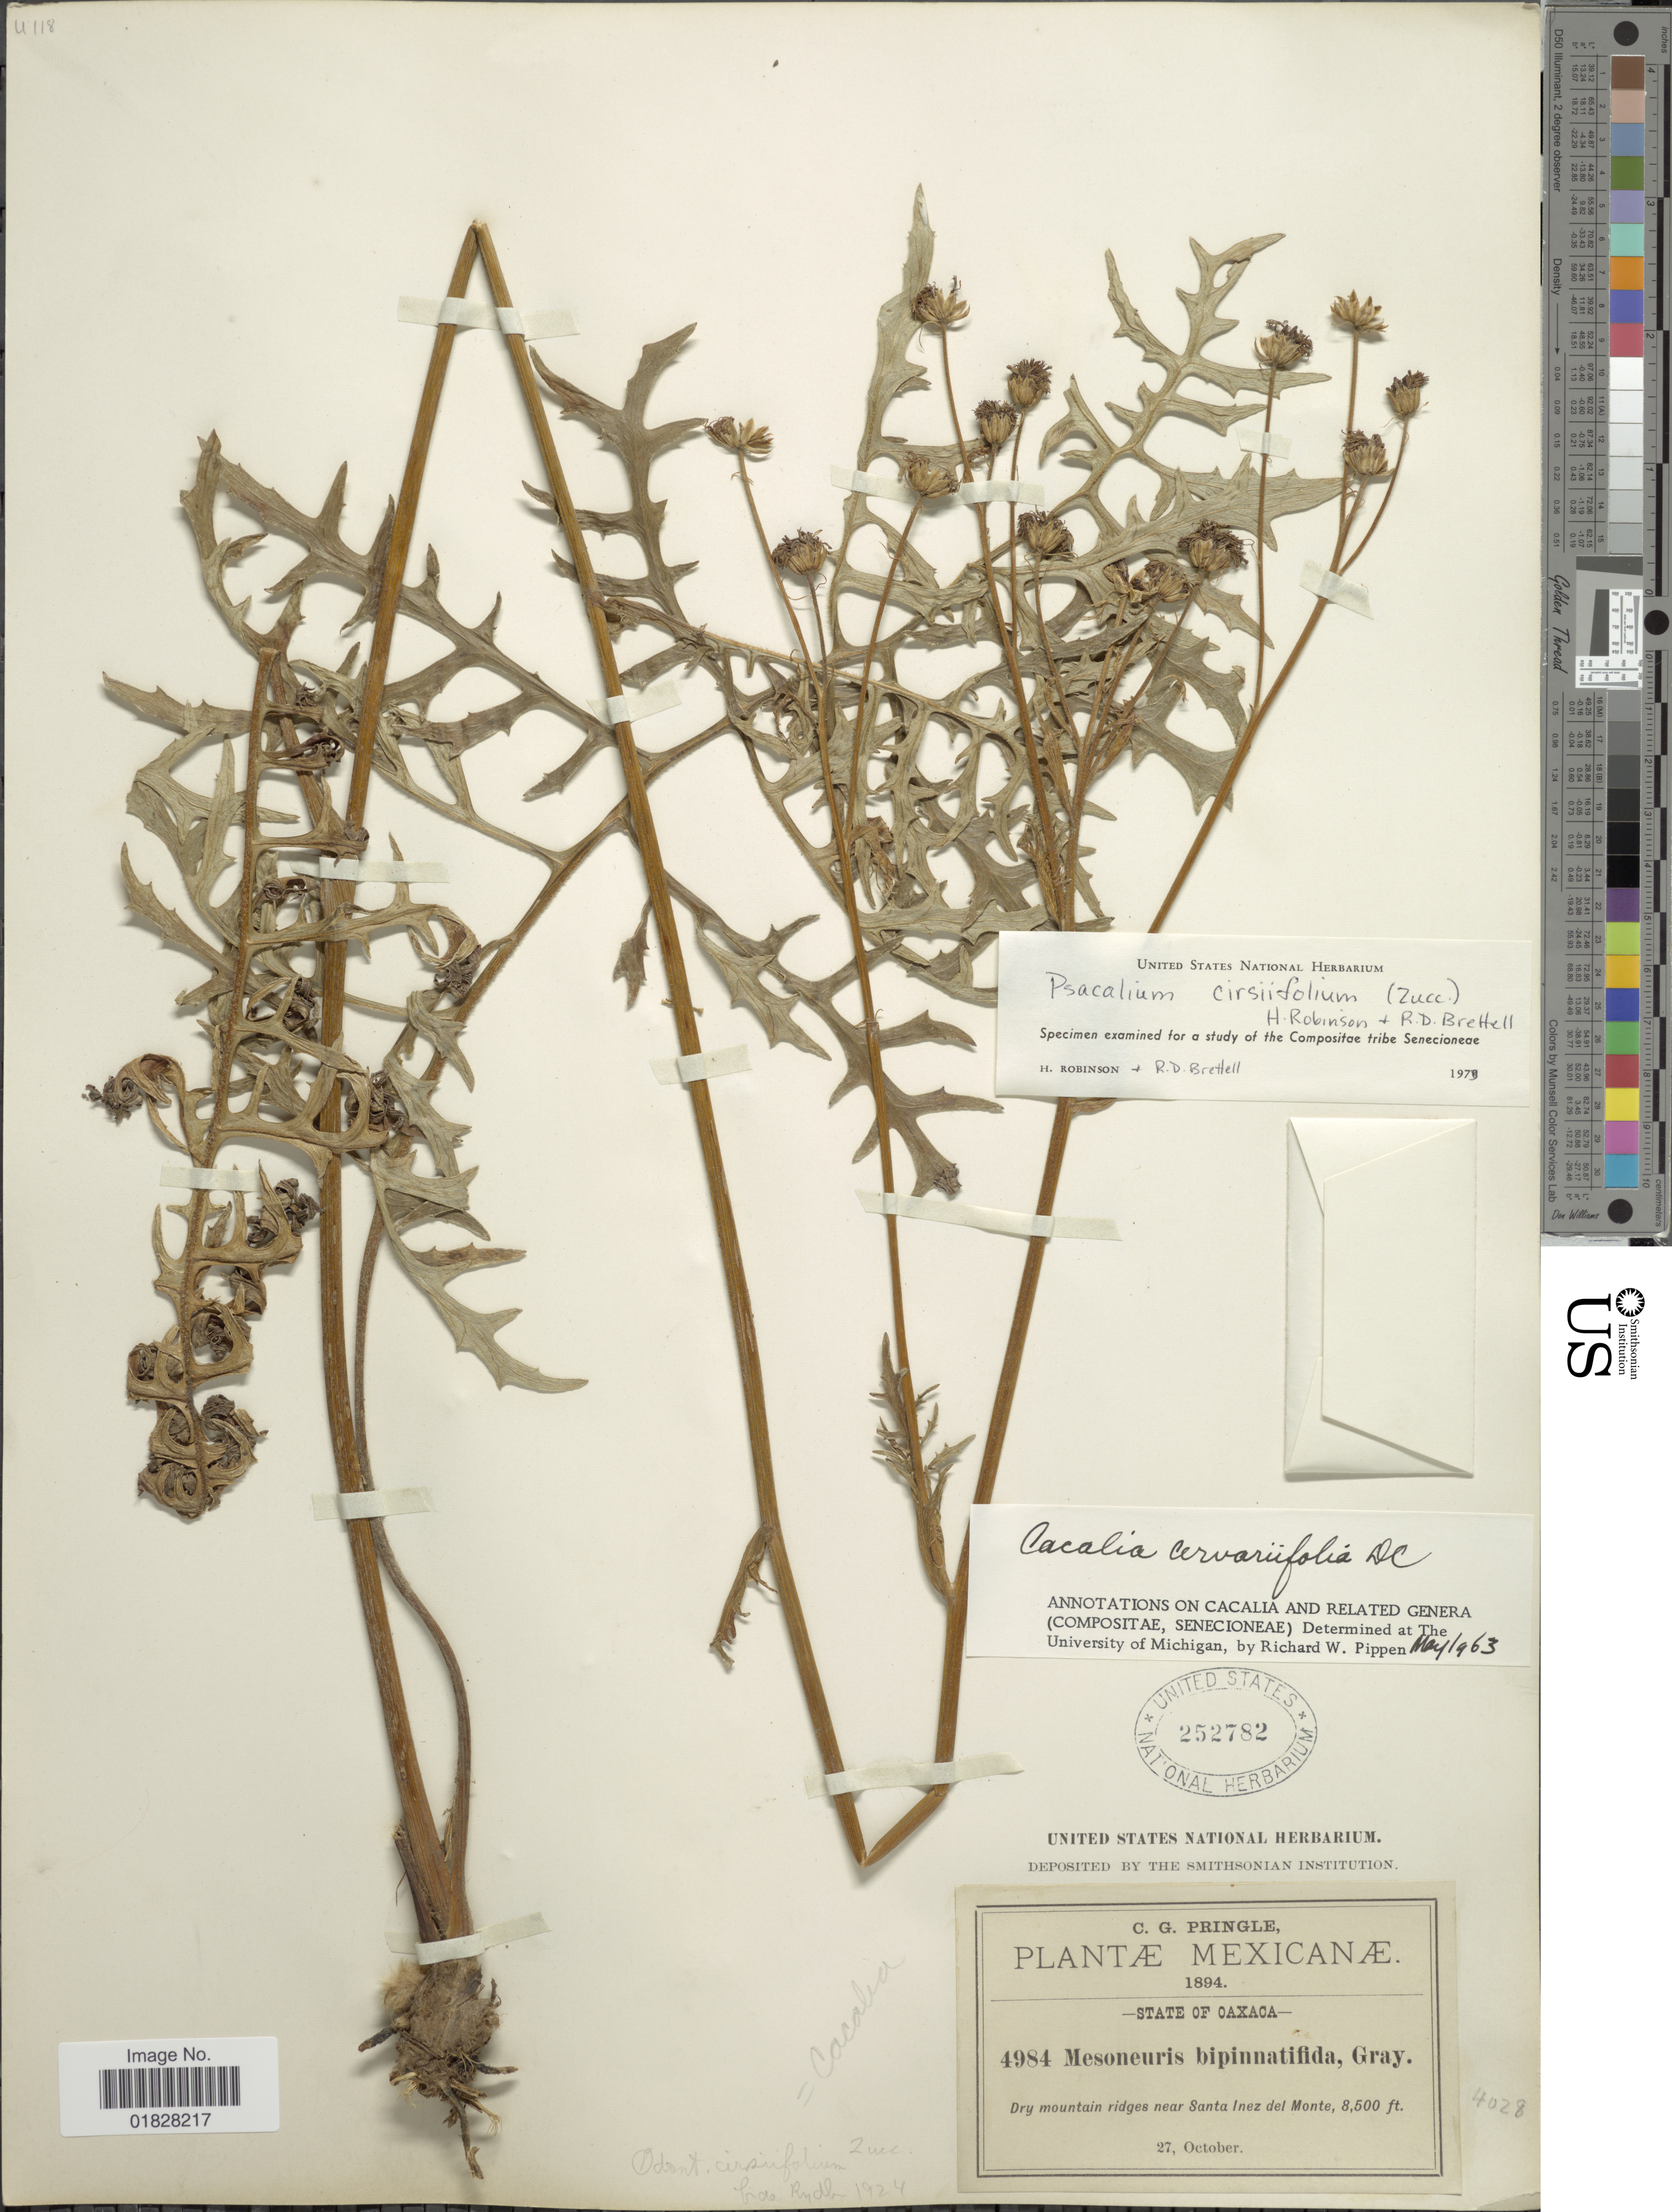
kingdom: Plantae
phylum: Tracheophyta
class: Magnoliopsida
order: Asterales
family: Asteraceae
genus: Psacalium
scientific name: Psacalium cirsiifolium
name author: (Zucc.) H. Rob. & Brettell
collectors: C. G. Pringle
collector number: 4984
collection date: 1894-10-27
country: Mexico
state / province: Oaxaca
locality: State of Oaxaca. Dry mountain ridges near Santa Inez del Monte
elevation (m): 2591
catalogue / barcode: US 252782